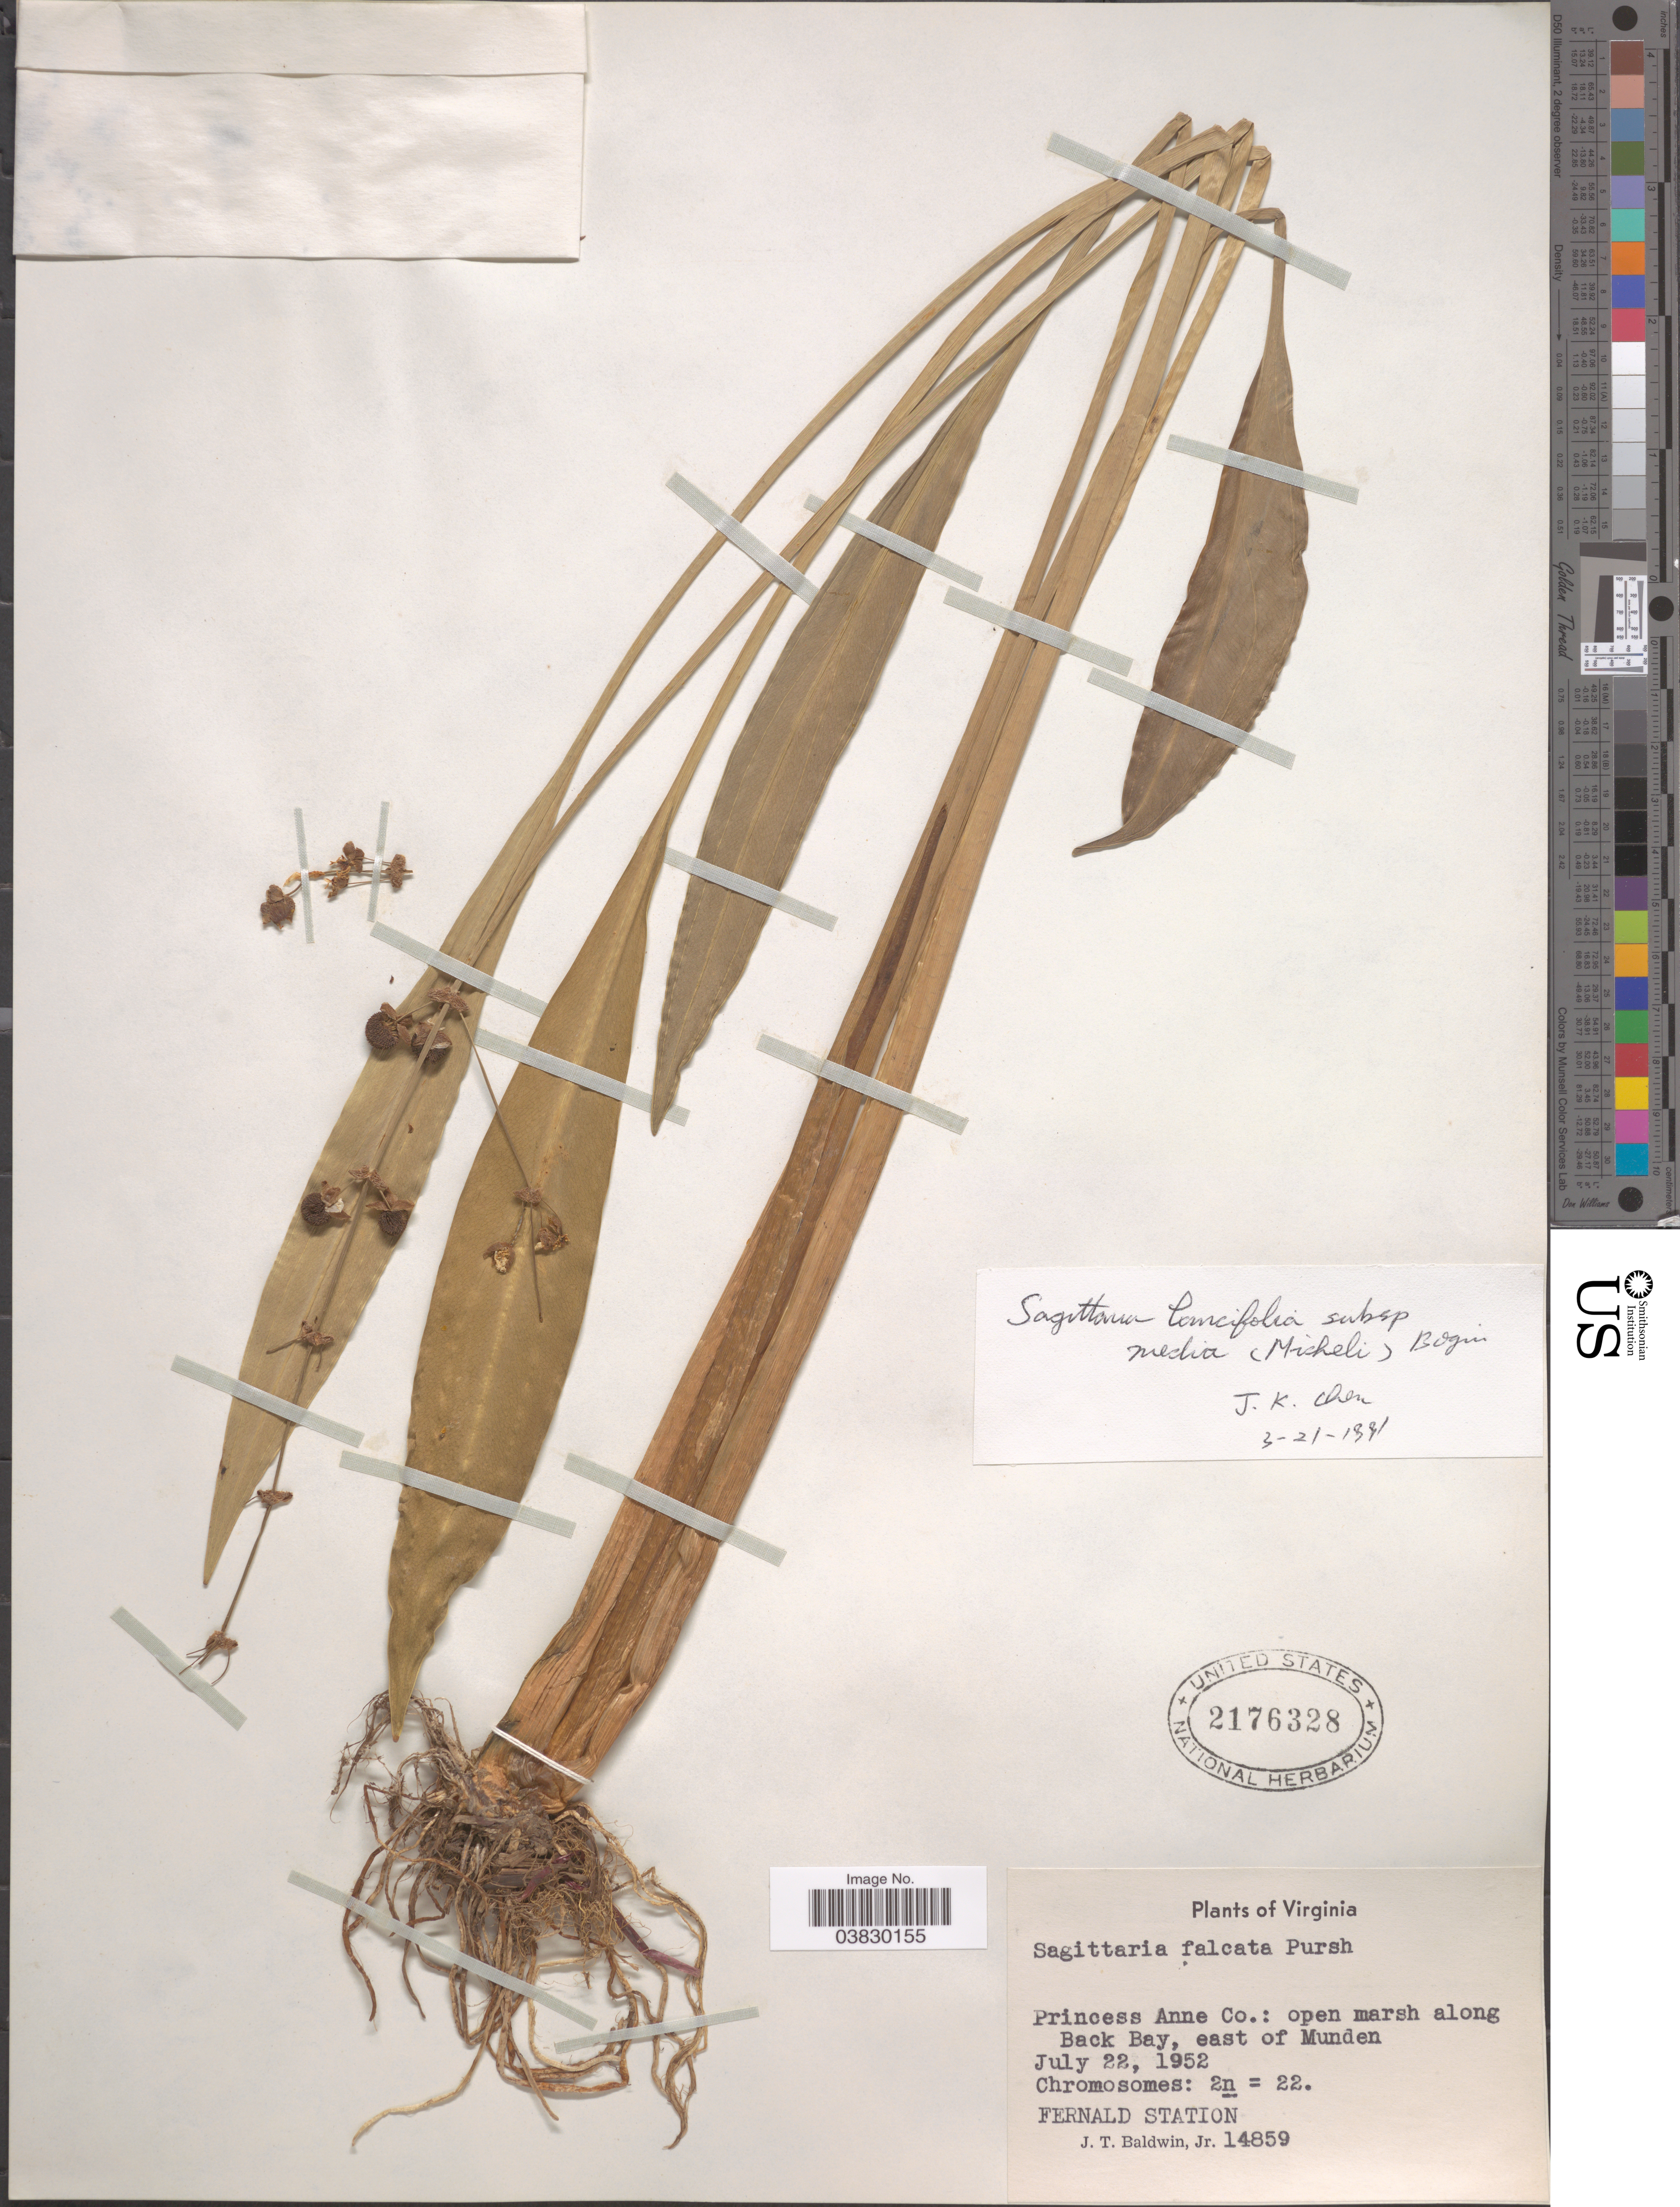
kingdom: Plantae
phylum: Tracheophyta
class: Liliopsida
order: Alismatales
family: Alismataceae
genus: Sagittaria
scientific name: Sagittaria lancifolia subsp. media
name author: (Micheli) Bogin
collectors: J. T. Baldwin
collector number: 14859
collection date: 1952-07-22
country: United States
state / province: Virginia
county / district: City of Virginia Beach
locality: Princess Anne (=historic county name)Co.: along Back Bay, east of Munden. Fernald Station.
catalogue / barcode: US 2176328